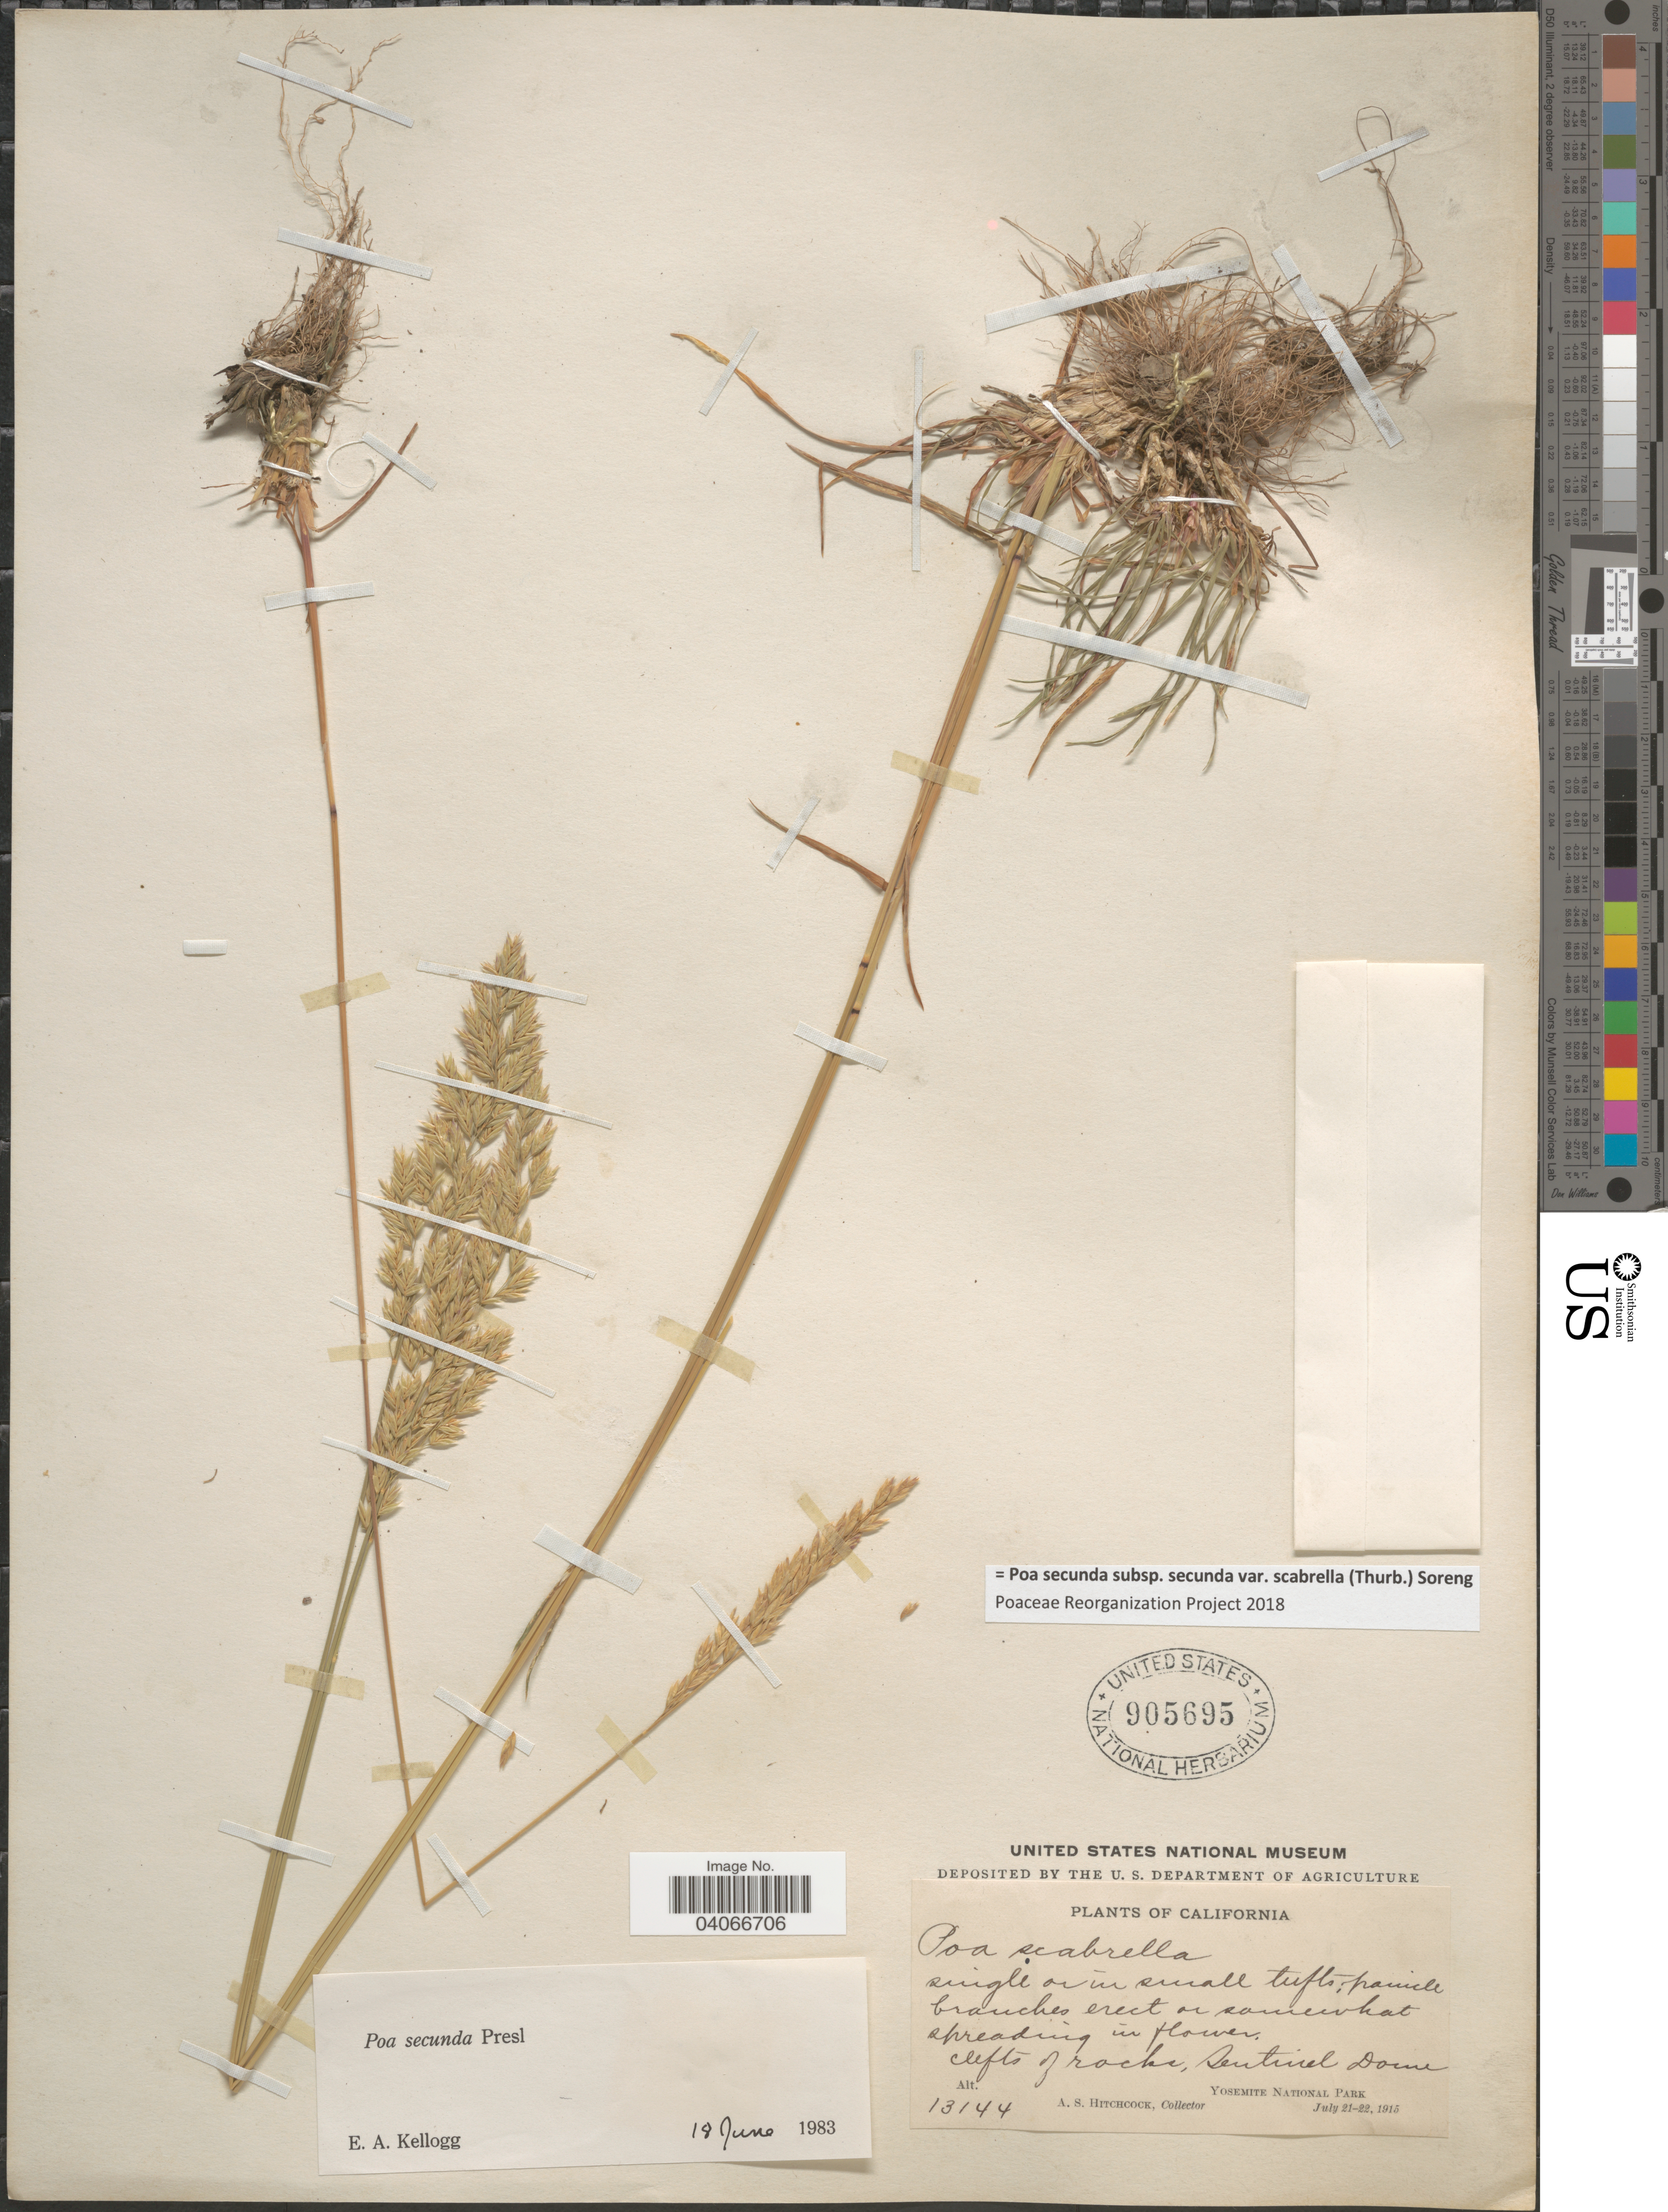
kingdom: Plantae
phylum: Tracheophyta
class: Liliopsida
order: Poales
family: Poaceae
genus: Poa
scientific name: Poa secunda subsp. secunda var. scabrella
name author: (Thurb.) Soreng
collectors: A. S. Hitchcock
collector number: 13144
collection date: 1915-07-21/1915-07-22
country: United States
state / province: California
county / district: Mariposa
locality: Sentenial Dome. Yosemite National Park.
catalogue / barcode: US 905695